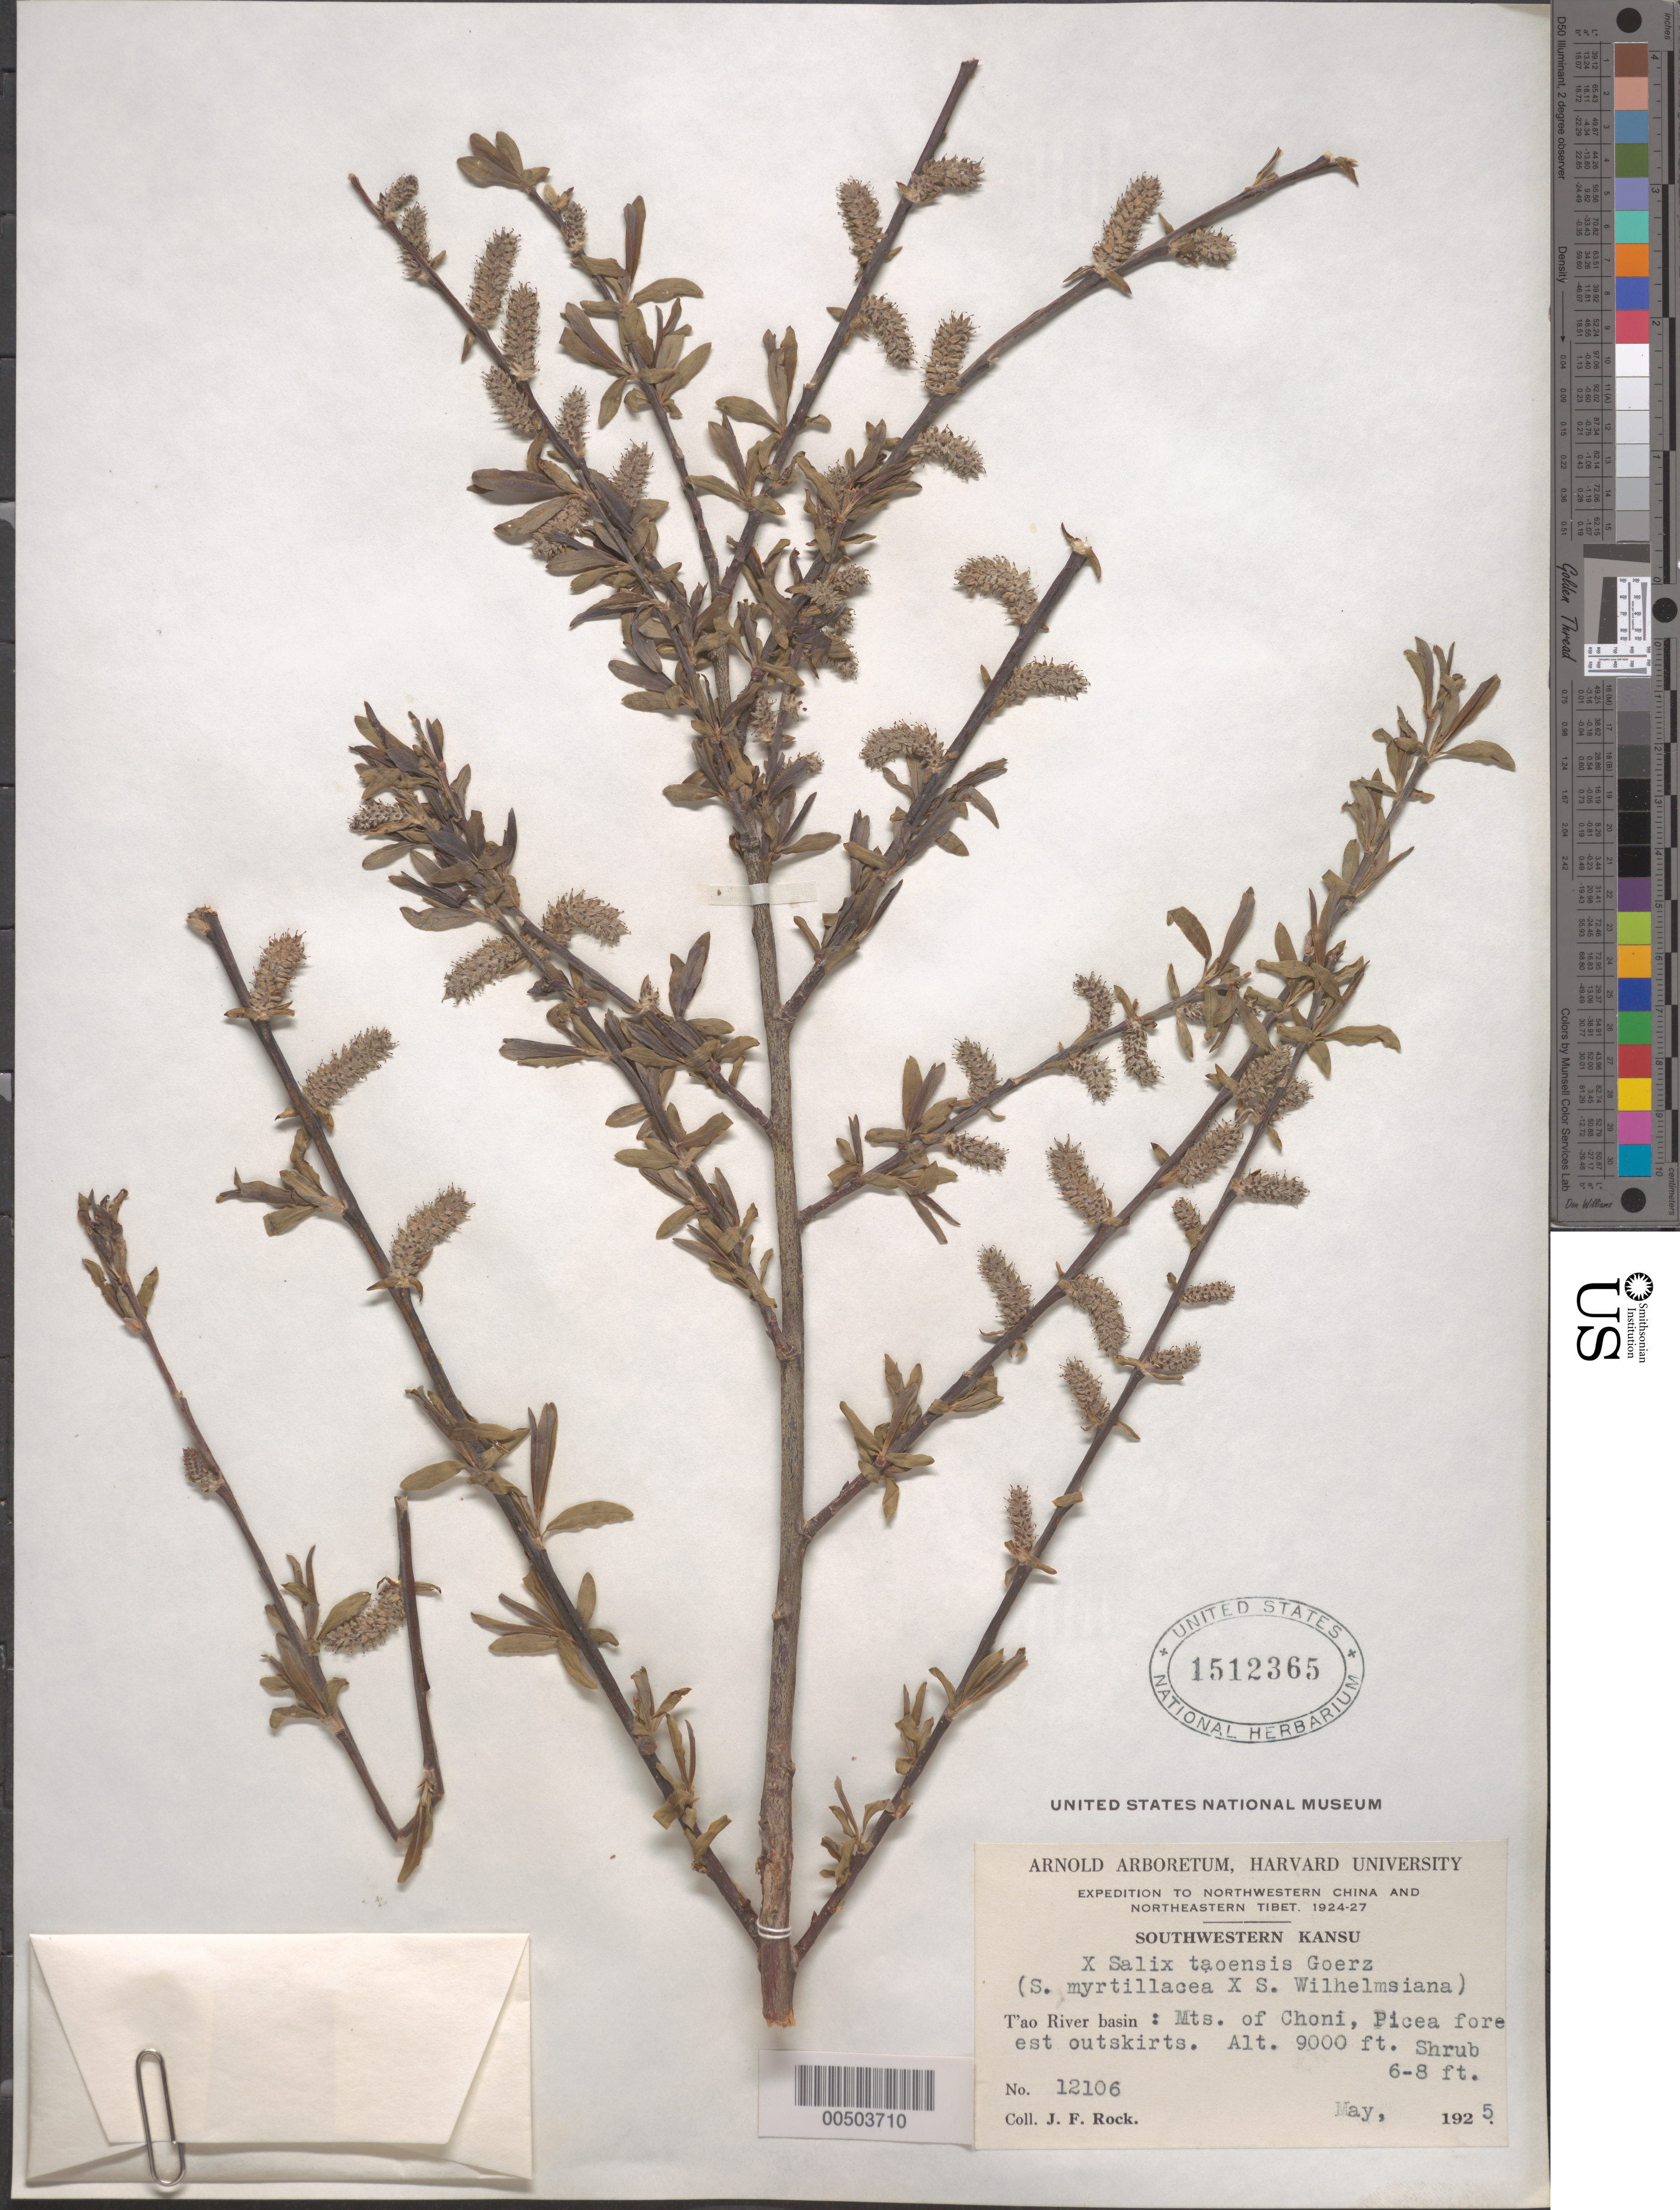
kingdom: Plantae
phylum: Tracheophyta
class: Magnoliopsida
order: Malpighiales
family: Salicaceae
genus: Salix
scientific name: Salix taoensis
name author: Goerz in Rehder & Kobuski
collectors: J. F. Rock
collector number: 12106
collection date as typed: May 1925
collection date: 1925-05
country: China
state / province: Gansu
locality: Tao River basin: Mts. of Choni, Picea forest outskirts.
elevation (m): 2743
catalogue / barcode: US 1512365